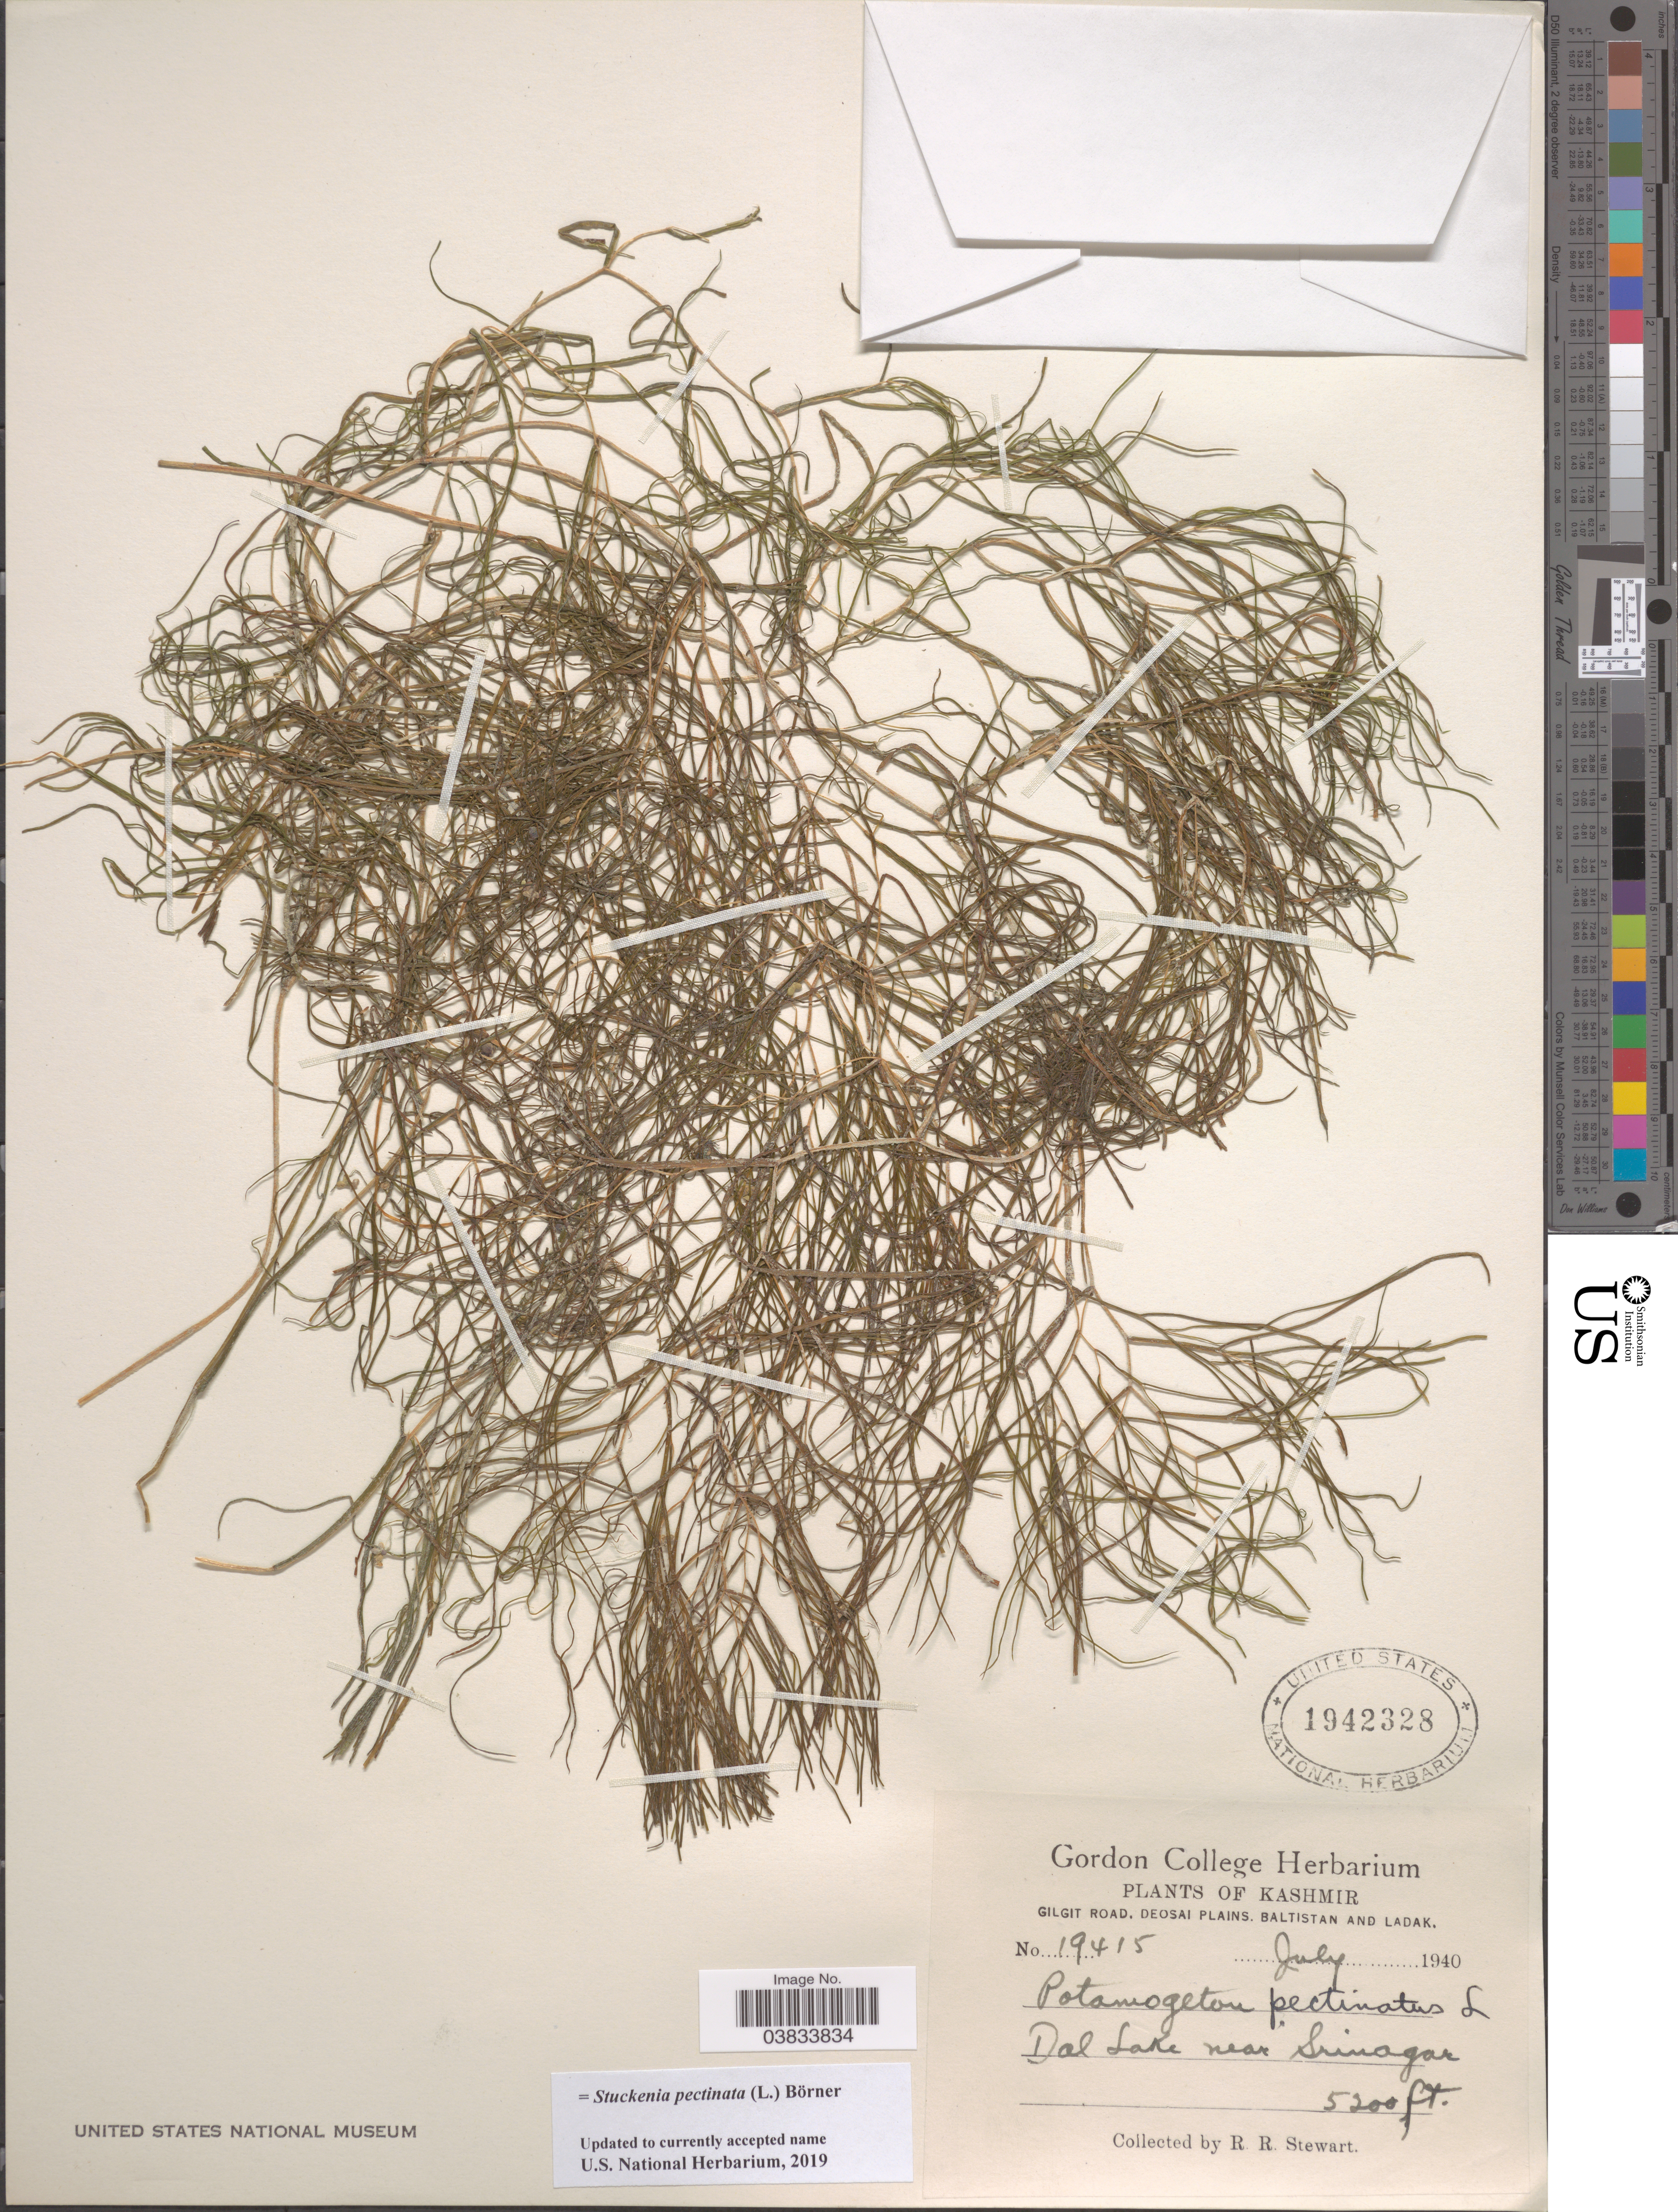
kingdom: Plantae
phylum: Tracheophyta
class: Liliopsida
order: Alismatales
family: Potamogetonaceae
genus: Stuckenia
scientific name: Stuckenia pectinata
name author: (L.) Börner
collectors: R. Stewart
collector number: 19415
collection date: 1940-07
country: India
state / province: Jammu and Kashmir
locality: Kashmir. Gilgit Road, Deosai Plains. Baltistan and Ladak. Dal Lake near Srinagar.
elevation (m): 1585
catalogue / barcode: US 1942328